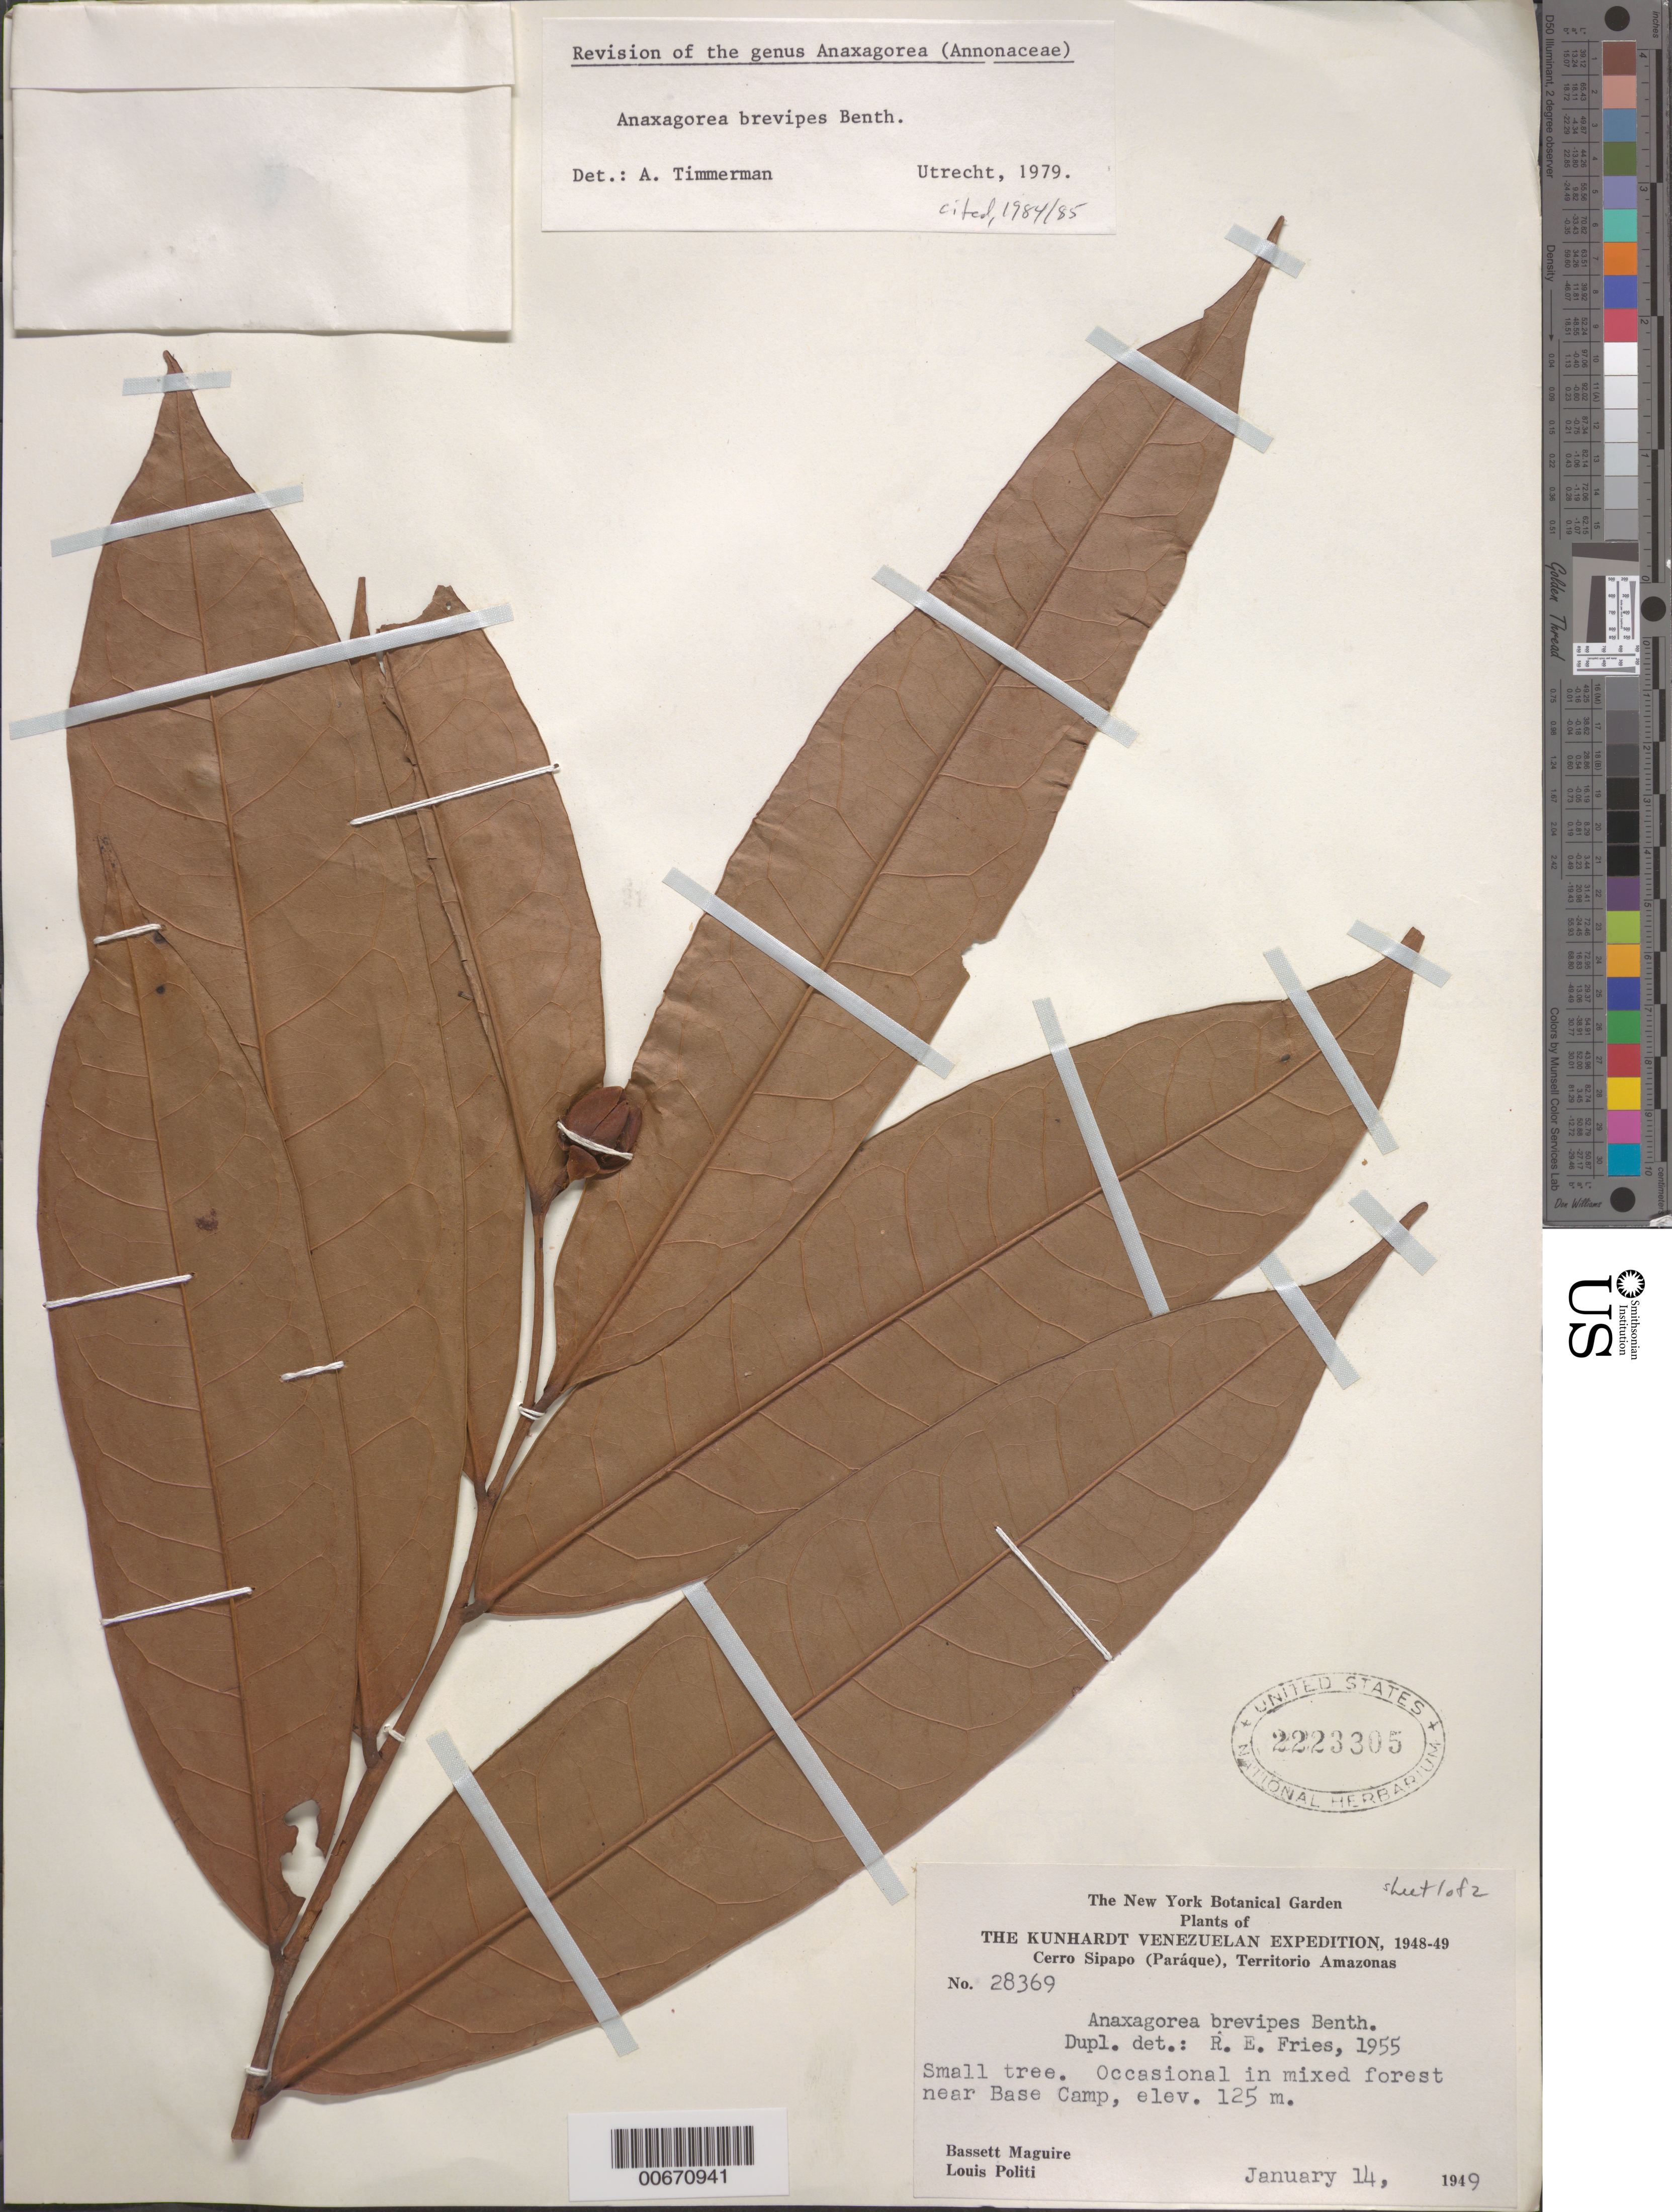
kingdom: Plantae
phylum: Tracheophyta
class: Magnoliopsida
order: Magnoliales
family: Annonaceae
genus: Anaxagorea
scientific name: Anaxagorea brevipes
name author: Benth.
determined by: Timmerman, A.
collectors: B. Maguire & L. Politi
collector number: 28369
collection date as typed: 14-Jan-49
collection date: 1949-01-14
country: Venezuela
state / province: Amazonas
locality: Cerro Sipapo (Paráque), Base Camp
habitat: Mixed forest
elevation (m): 125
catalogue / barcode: US 2223305